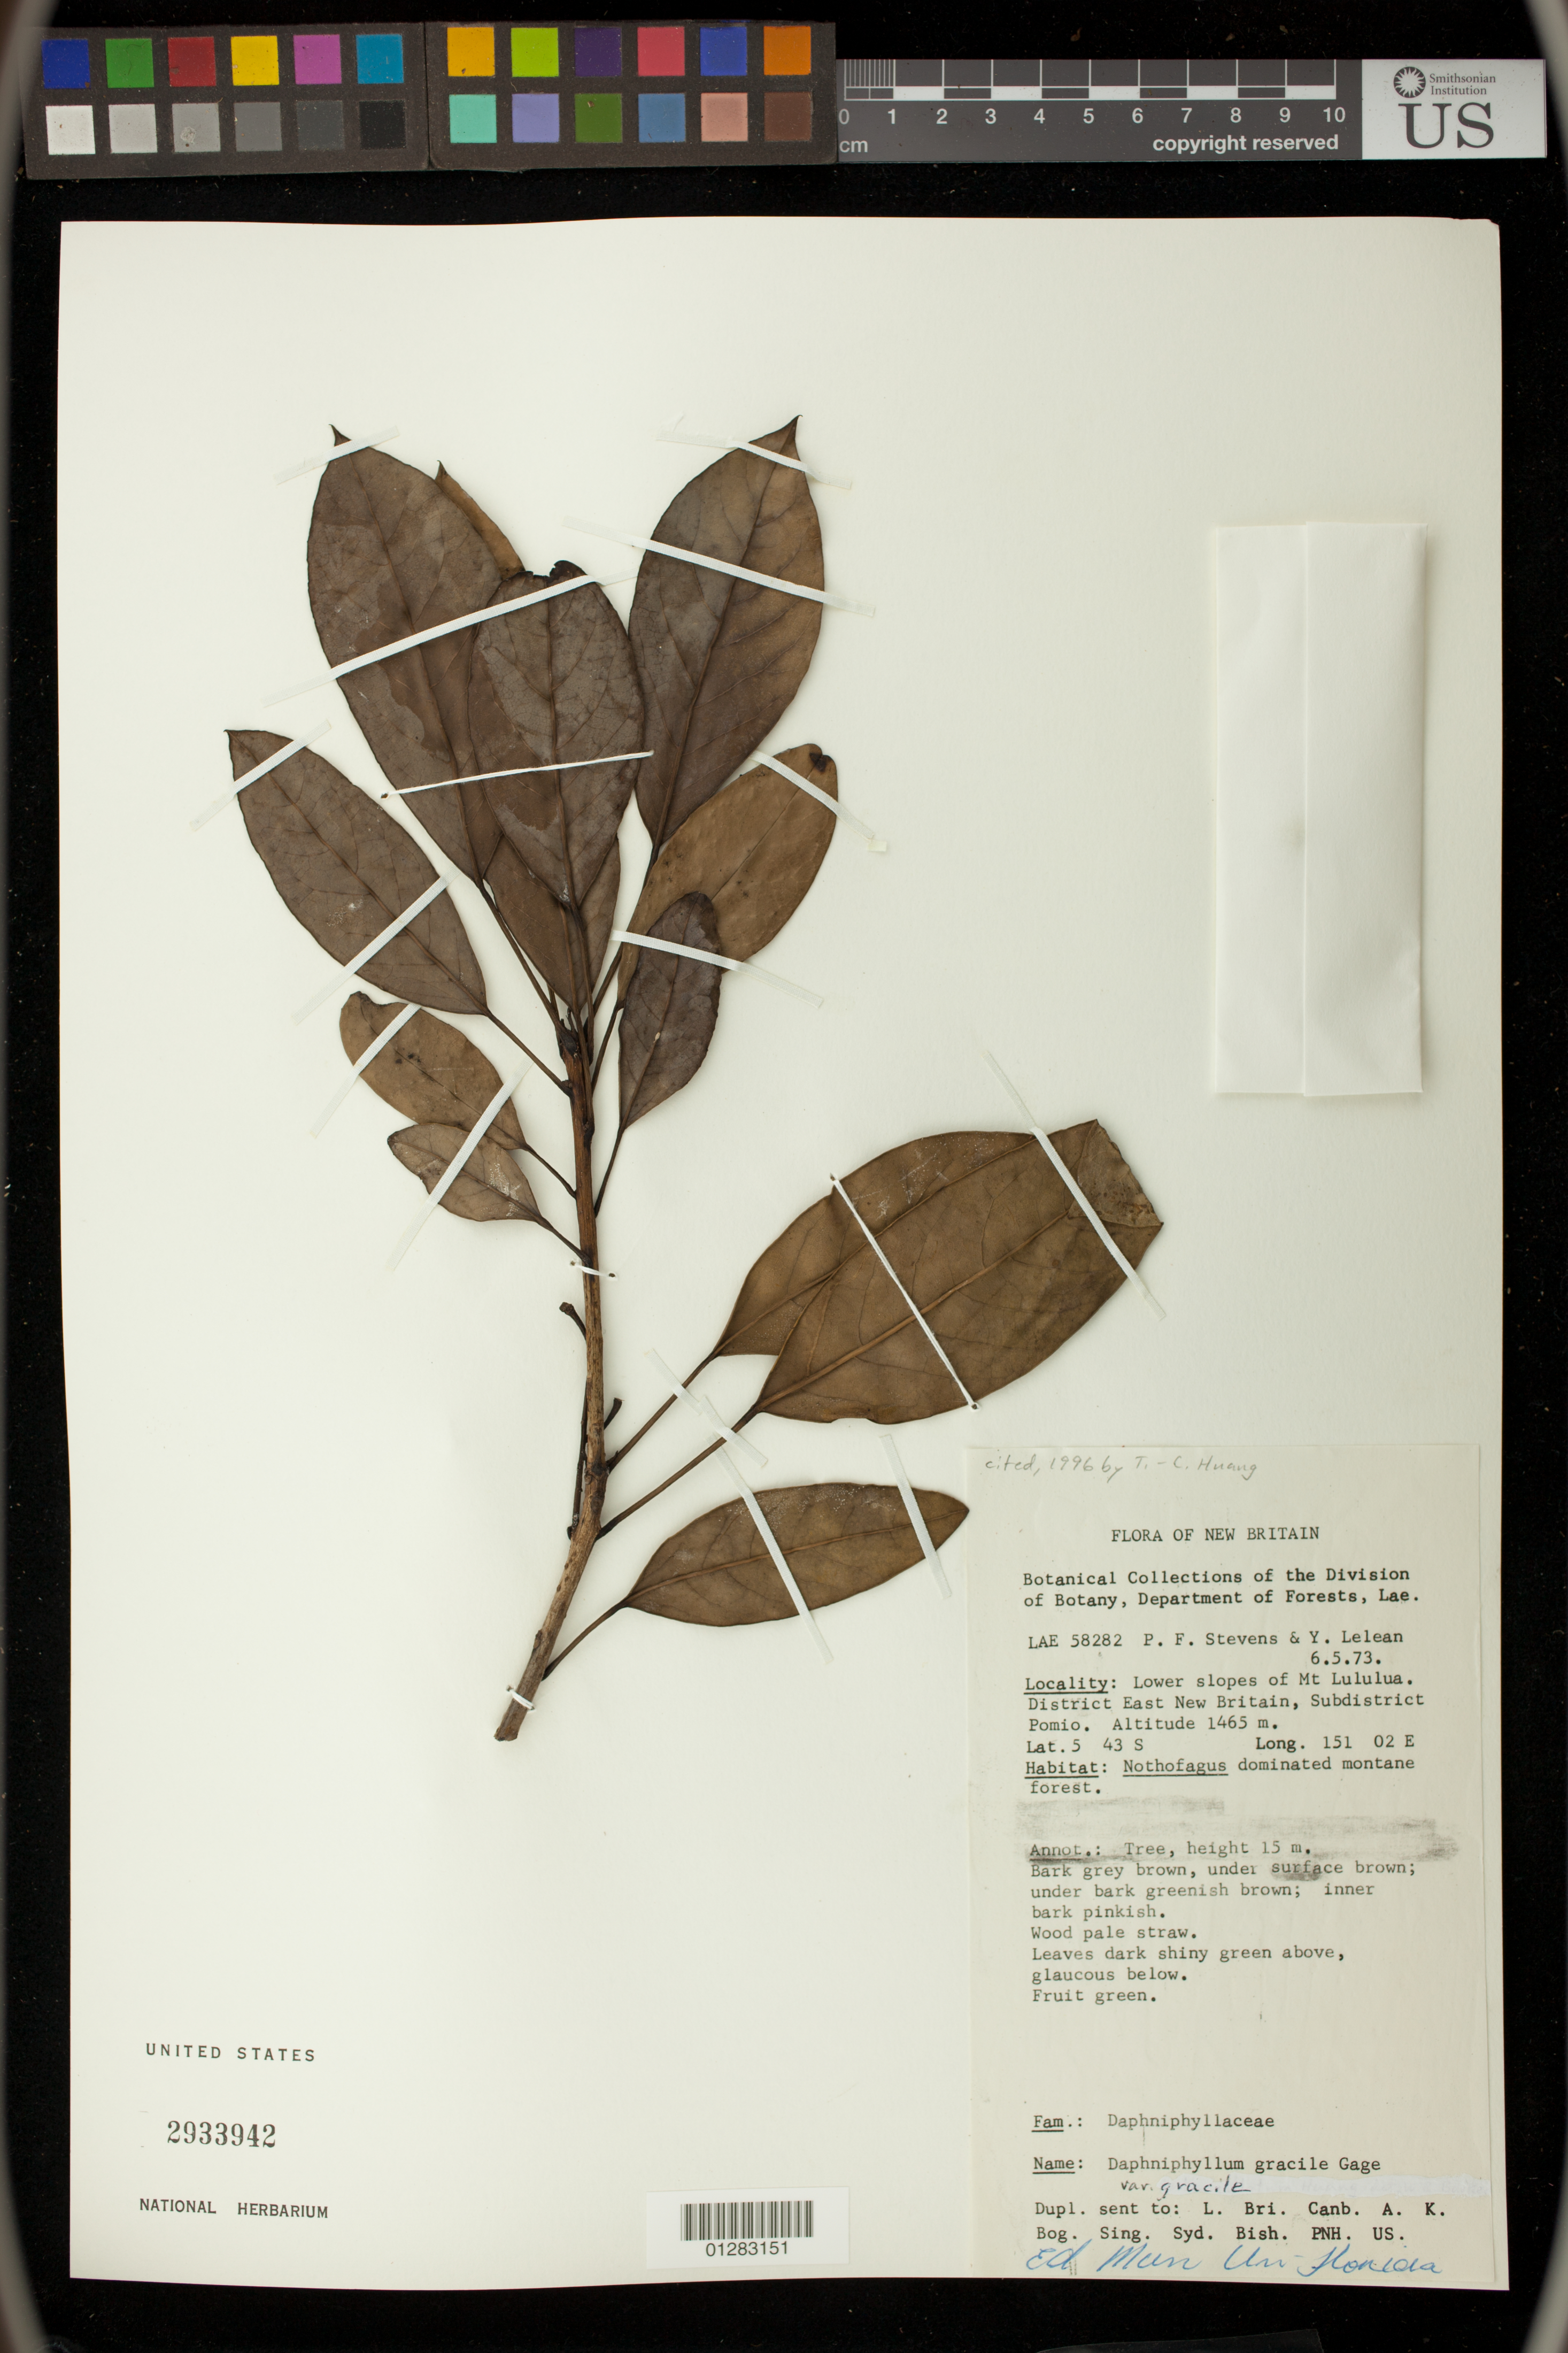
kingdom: Plantae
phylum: Tracheophyta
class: Magnoliopsida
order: Saxifragales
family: Daphniphyllaceae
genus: Daphniphyllum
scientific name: Daphniphyllum gracile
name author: Gage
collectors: P. F. Stevens & Y. Lelean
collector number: LAE 58282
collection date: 1973-05-06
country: Papua New Guinea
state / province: East New Britain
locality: Lower slopes of Mt. Lululua. Subdistrict Pomio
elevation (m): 447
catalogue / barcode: US 2933942